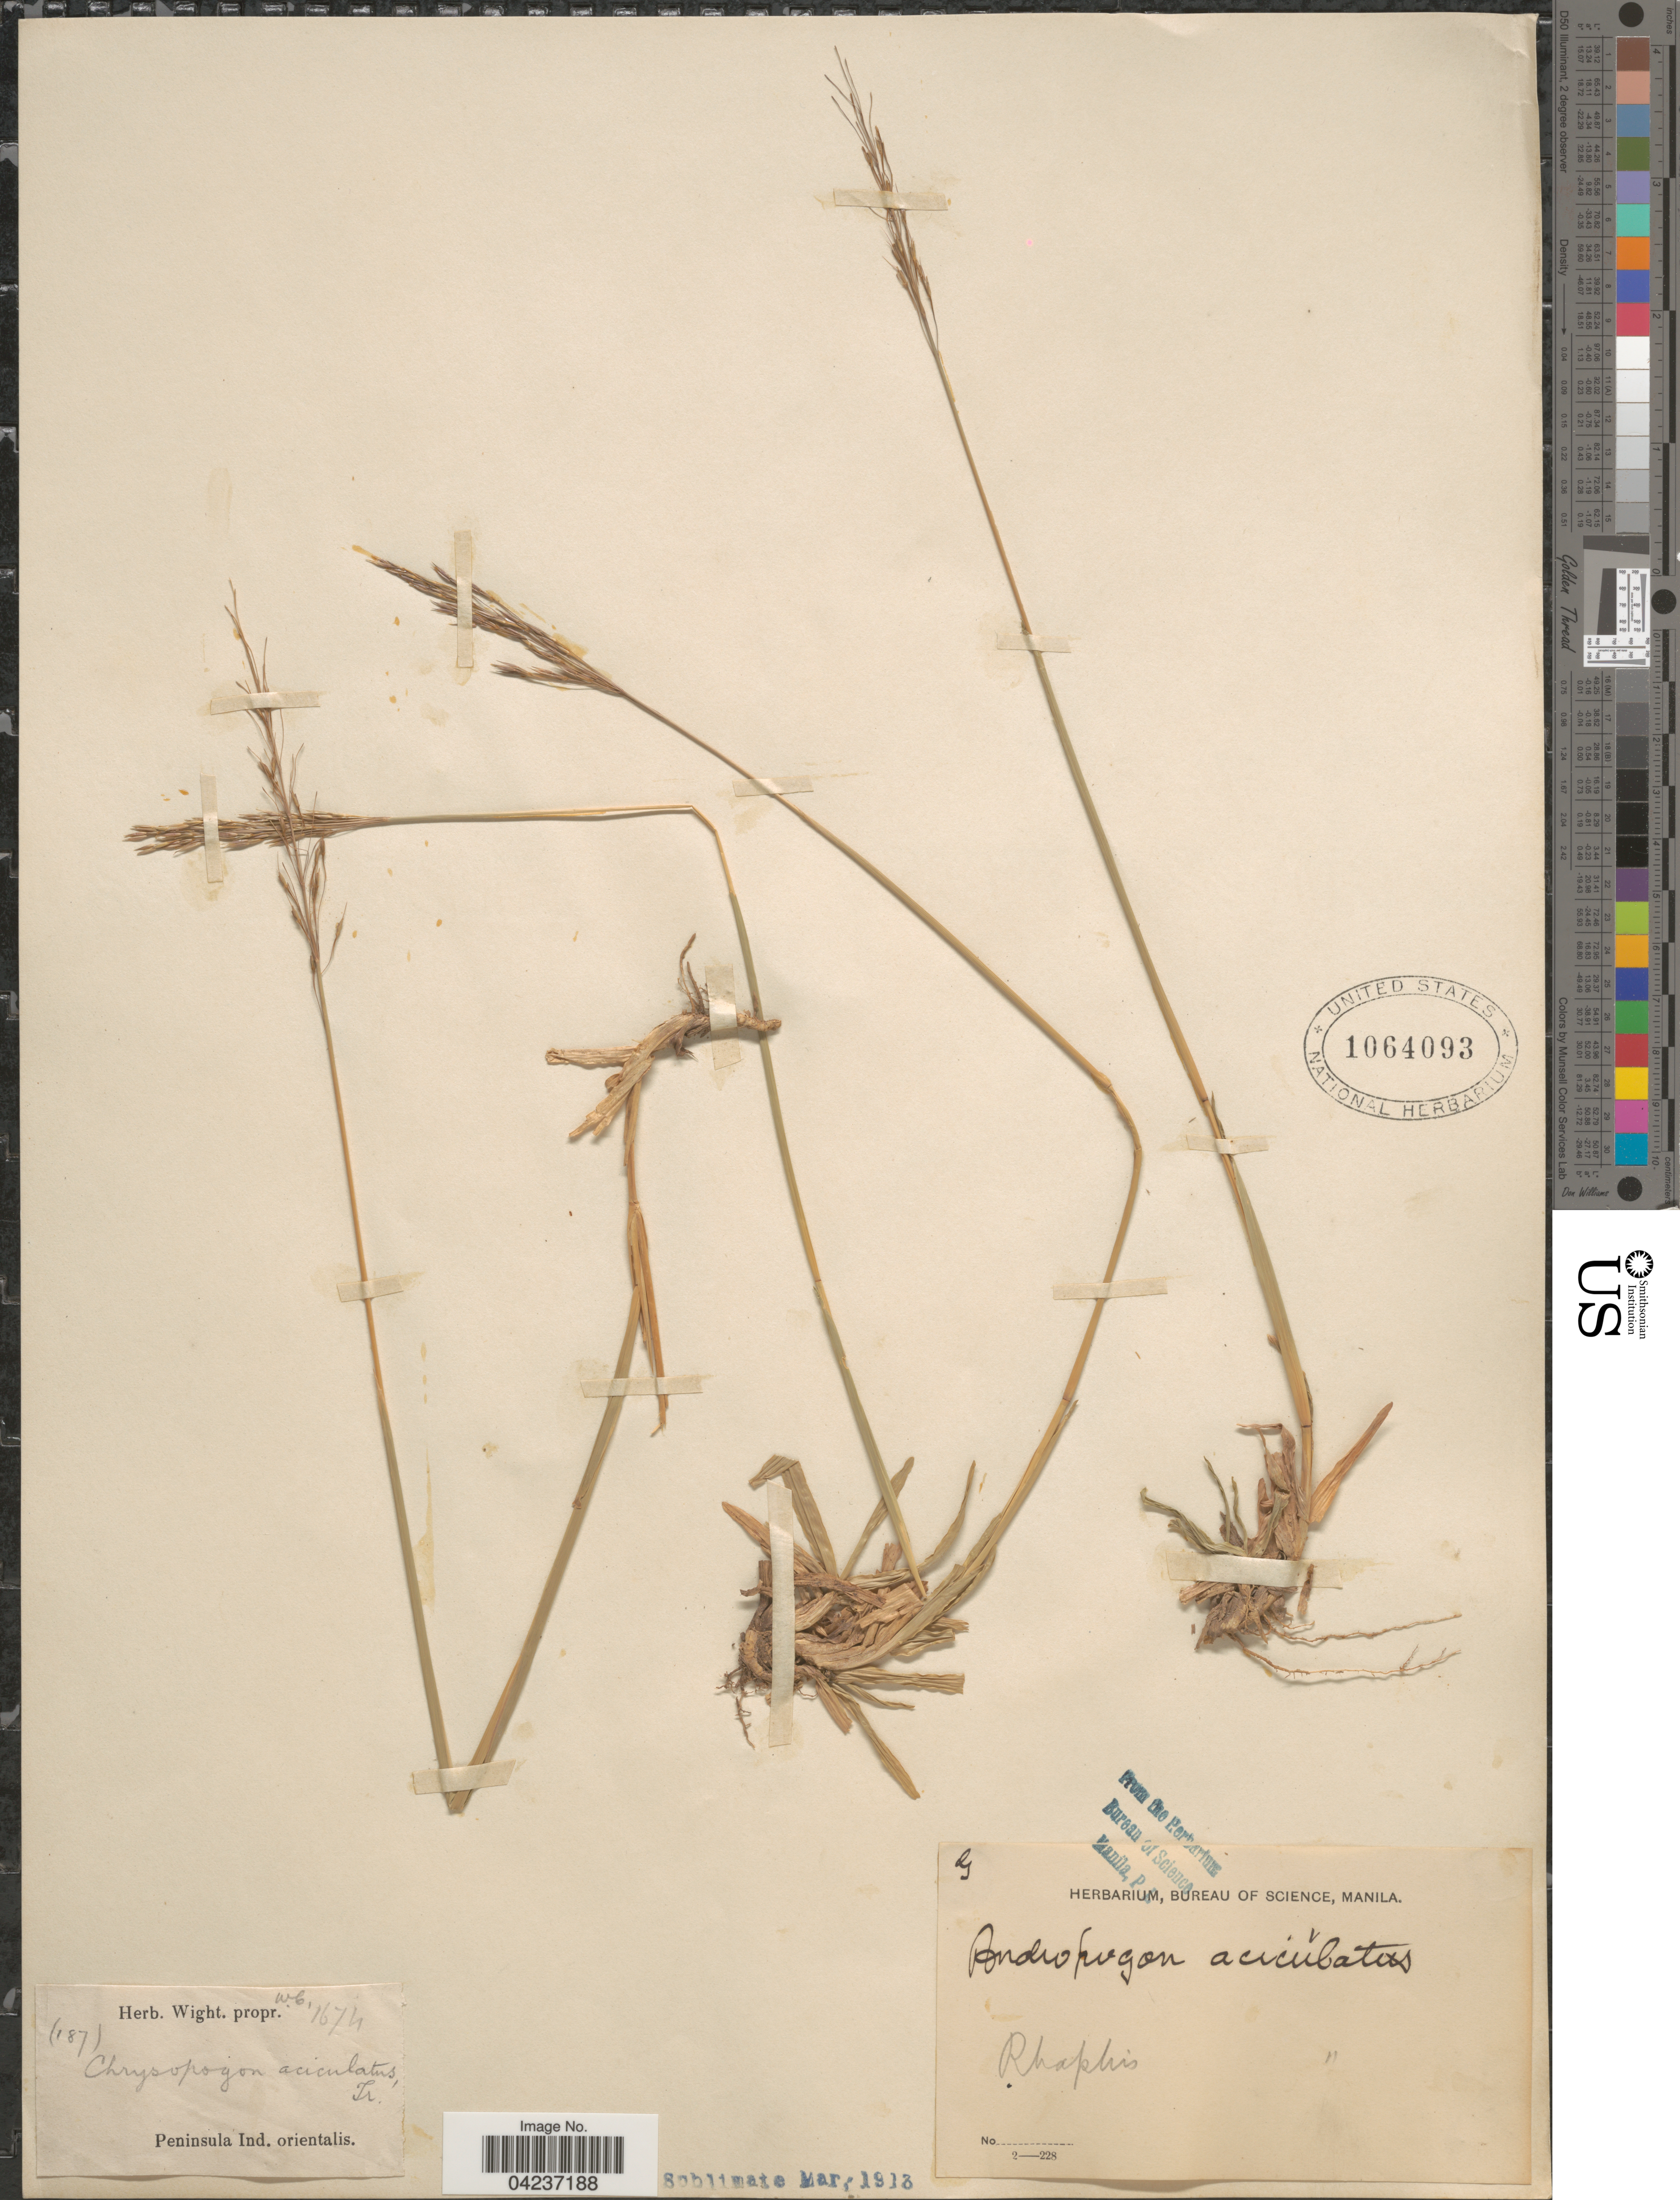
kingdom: Plantae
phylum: Tracheophyta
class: Liliopsida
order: Poales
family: Poaceae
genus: Chrysopogon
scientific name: Chrysopogon aciculatus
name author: (Retz.) Trin.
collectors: ex Herb. Wight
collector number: (187)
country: India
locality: Peninsula Ind. orientalis.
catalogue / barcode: US 1064093